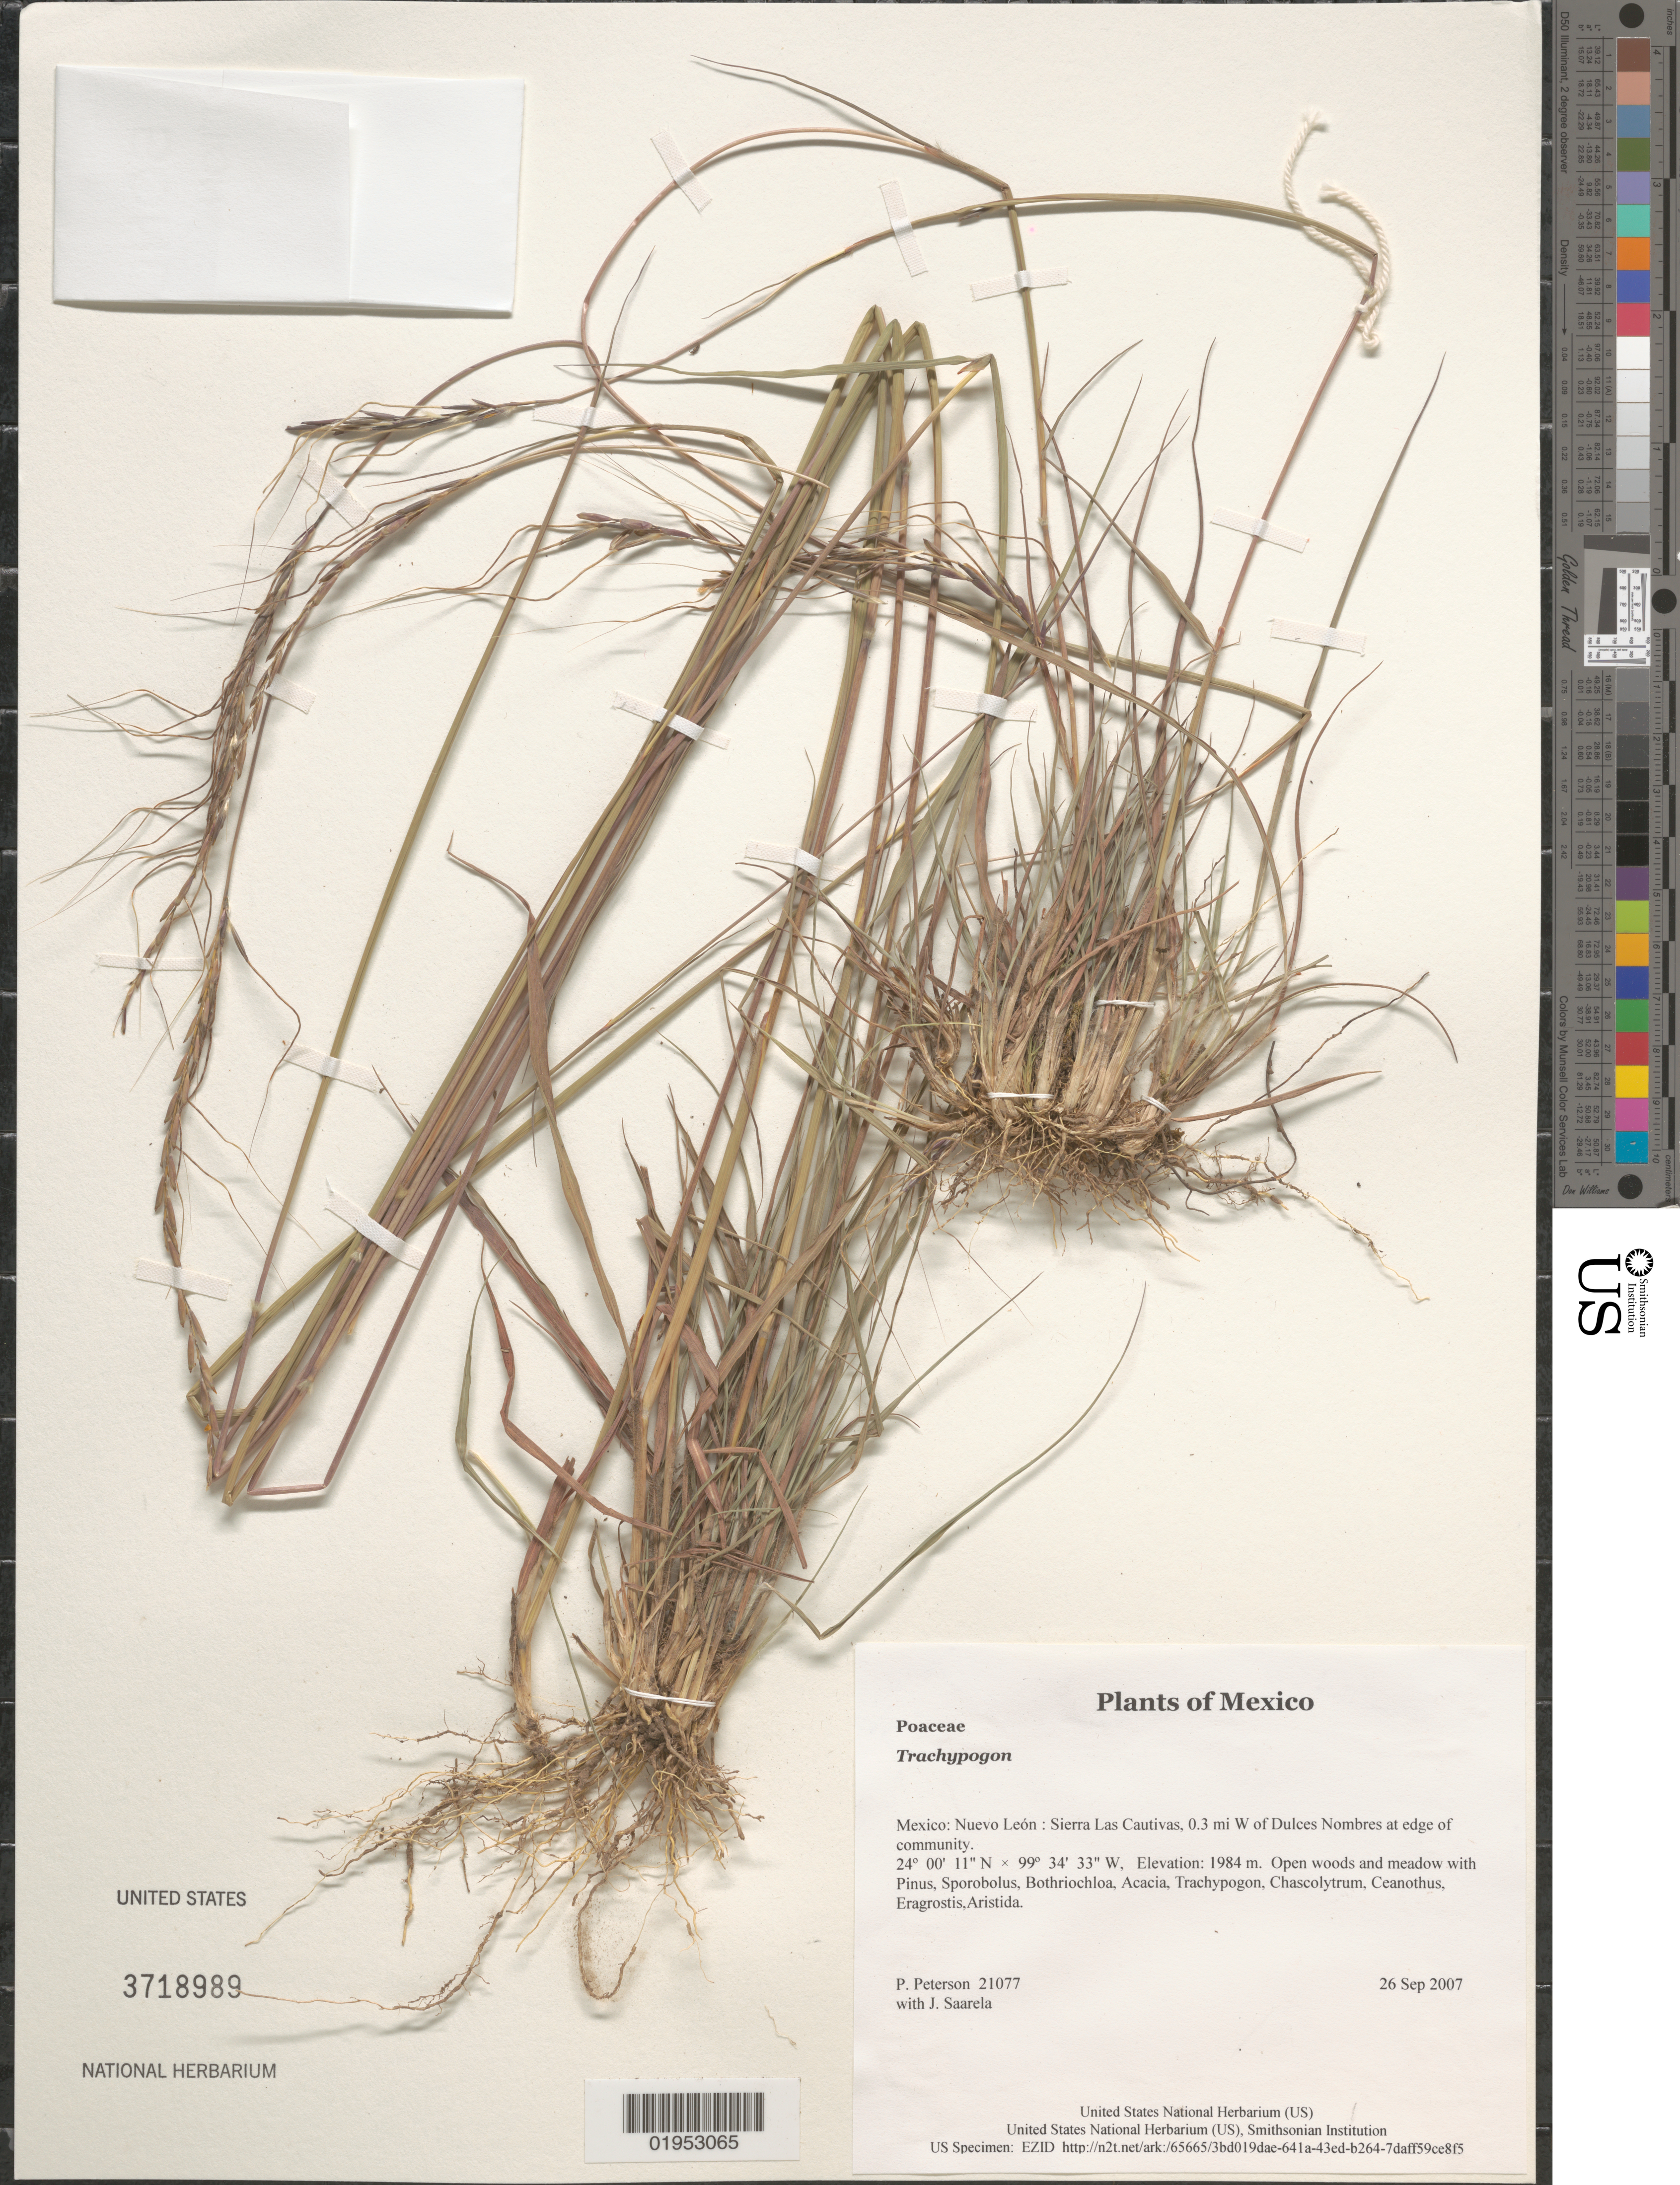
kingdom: Plantae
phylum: Tracheophyta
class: Liliopsida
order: Poales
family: Poaceae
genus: Trachypogon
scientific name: Trachypogon sp.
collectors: P. M. Peterson & J. Saarela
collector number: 21077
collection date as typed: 26 Sep 2007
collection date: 2007-09-26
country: Mexico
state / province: Nuevo León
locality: Sierra Las Cautivas, 0.3 mi W of Dulces Nombres at edge of community.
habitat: Open woods and meadow with Pinus, Sporobolus, Bothriochloa, Acacia, Trachypogon, Chascolytrum, Ceanothus, Eragrostis,Aristida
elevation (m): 1984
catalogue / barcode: US 3718989